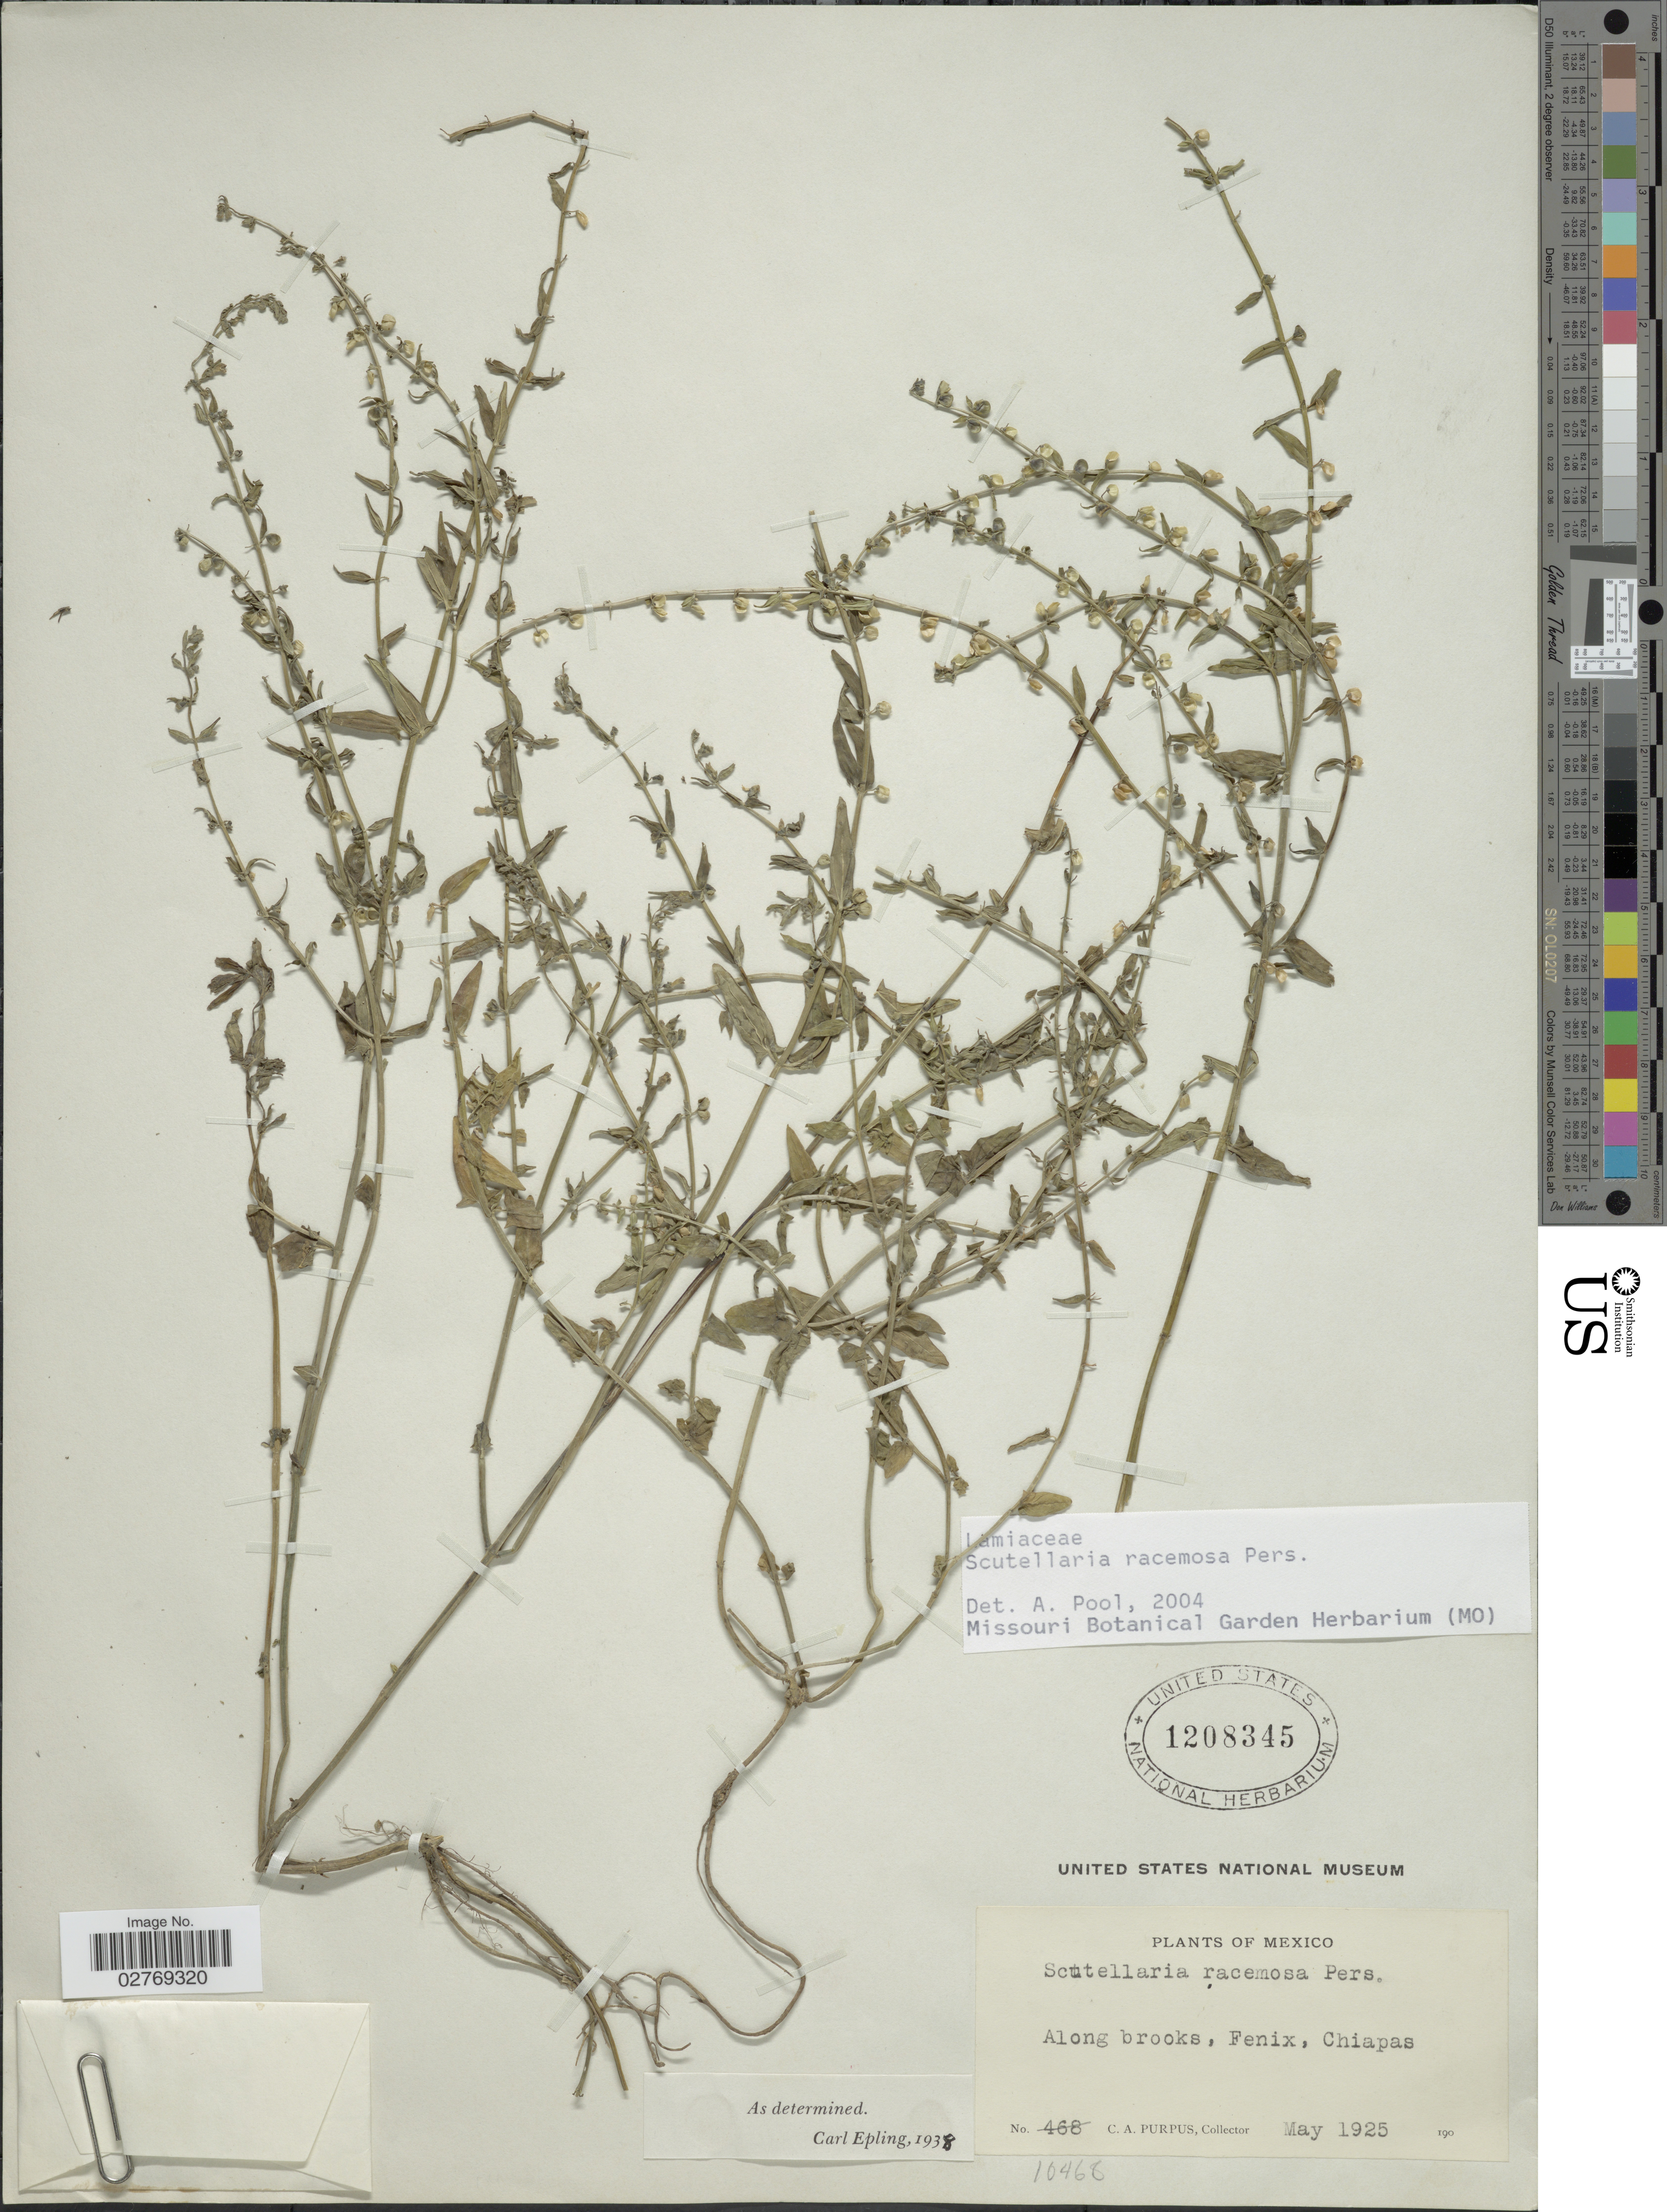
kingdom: Plantae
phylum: Tracheophyta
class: Magnoliopsida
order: Lamiales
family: Lamiaceae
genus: Scutellaria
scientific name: Scutellaria racemosa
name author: Pers.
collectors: C. A. Purpus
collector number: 10468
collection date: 1925-05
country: Mexico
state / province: Chiapas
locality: Along brooks, Fenix.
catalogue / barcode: US 1208345